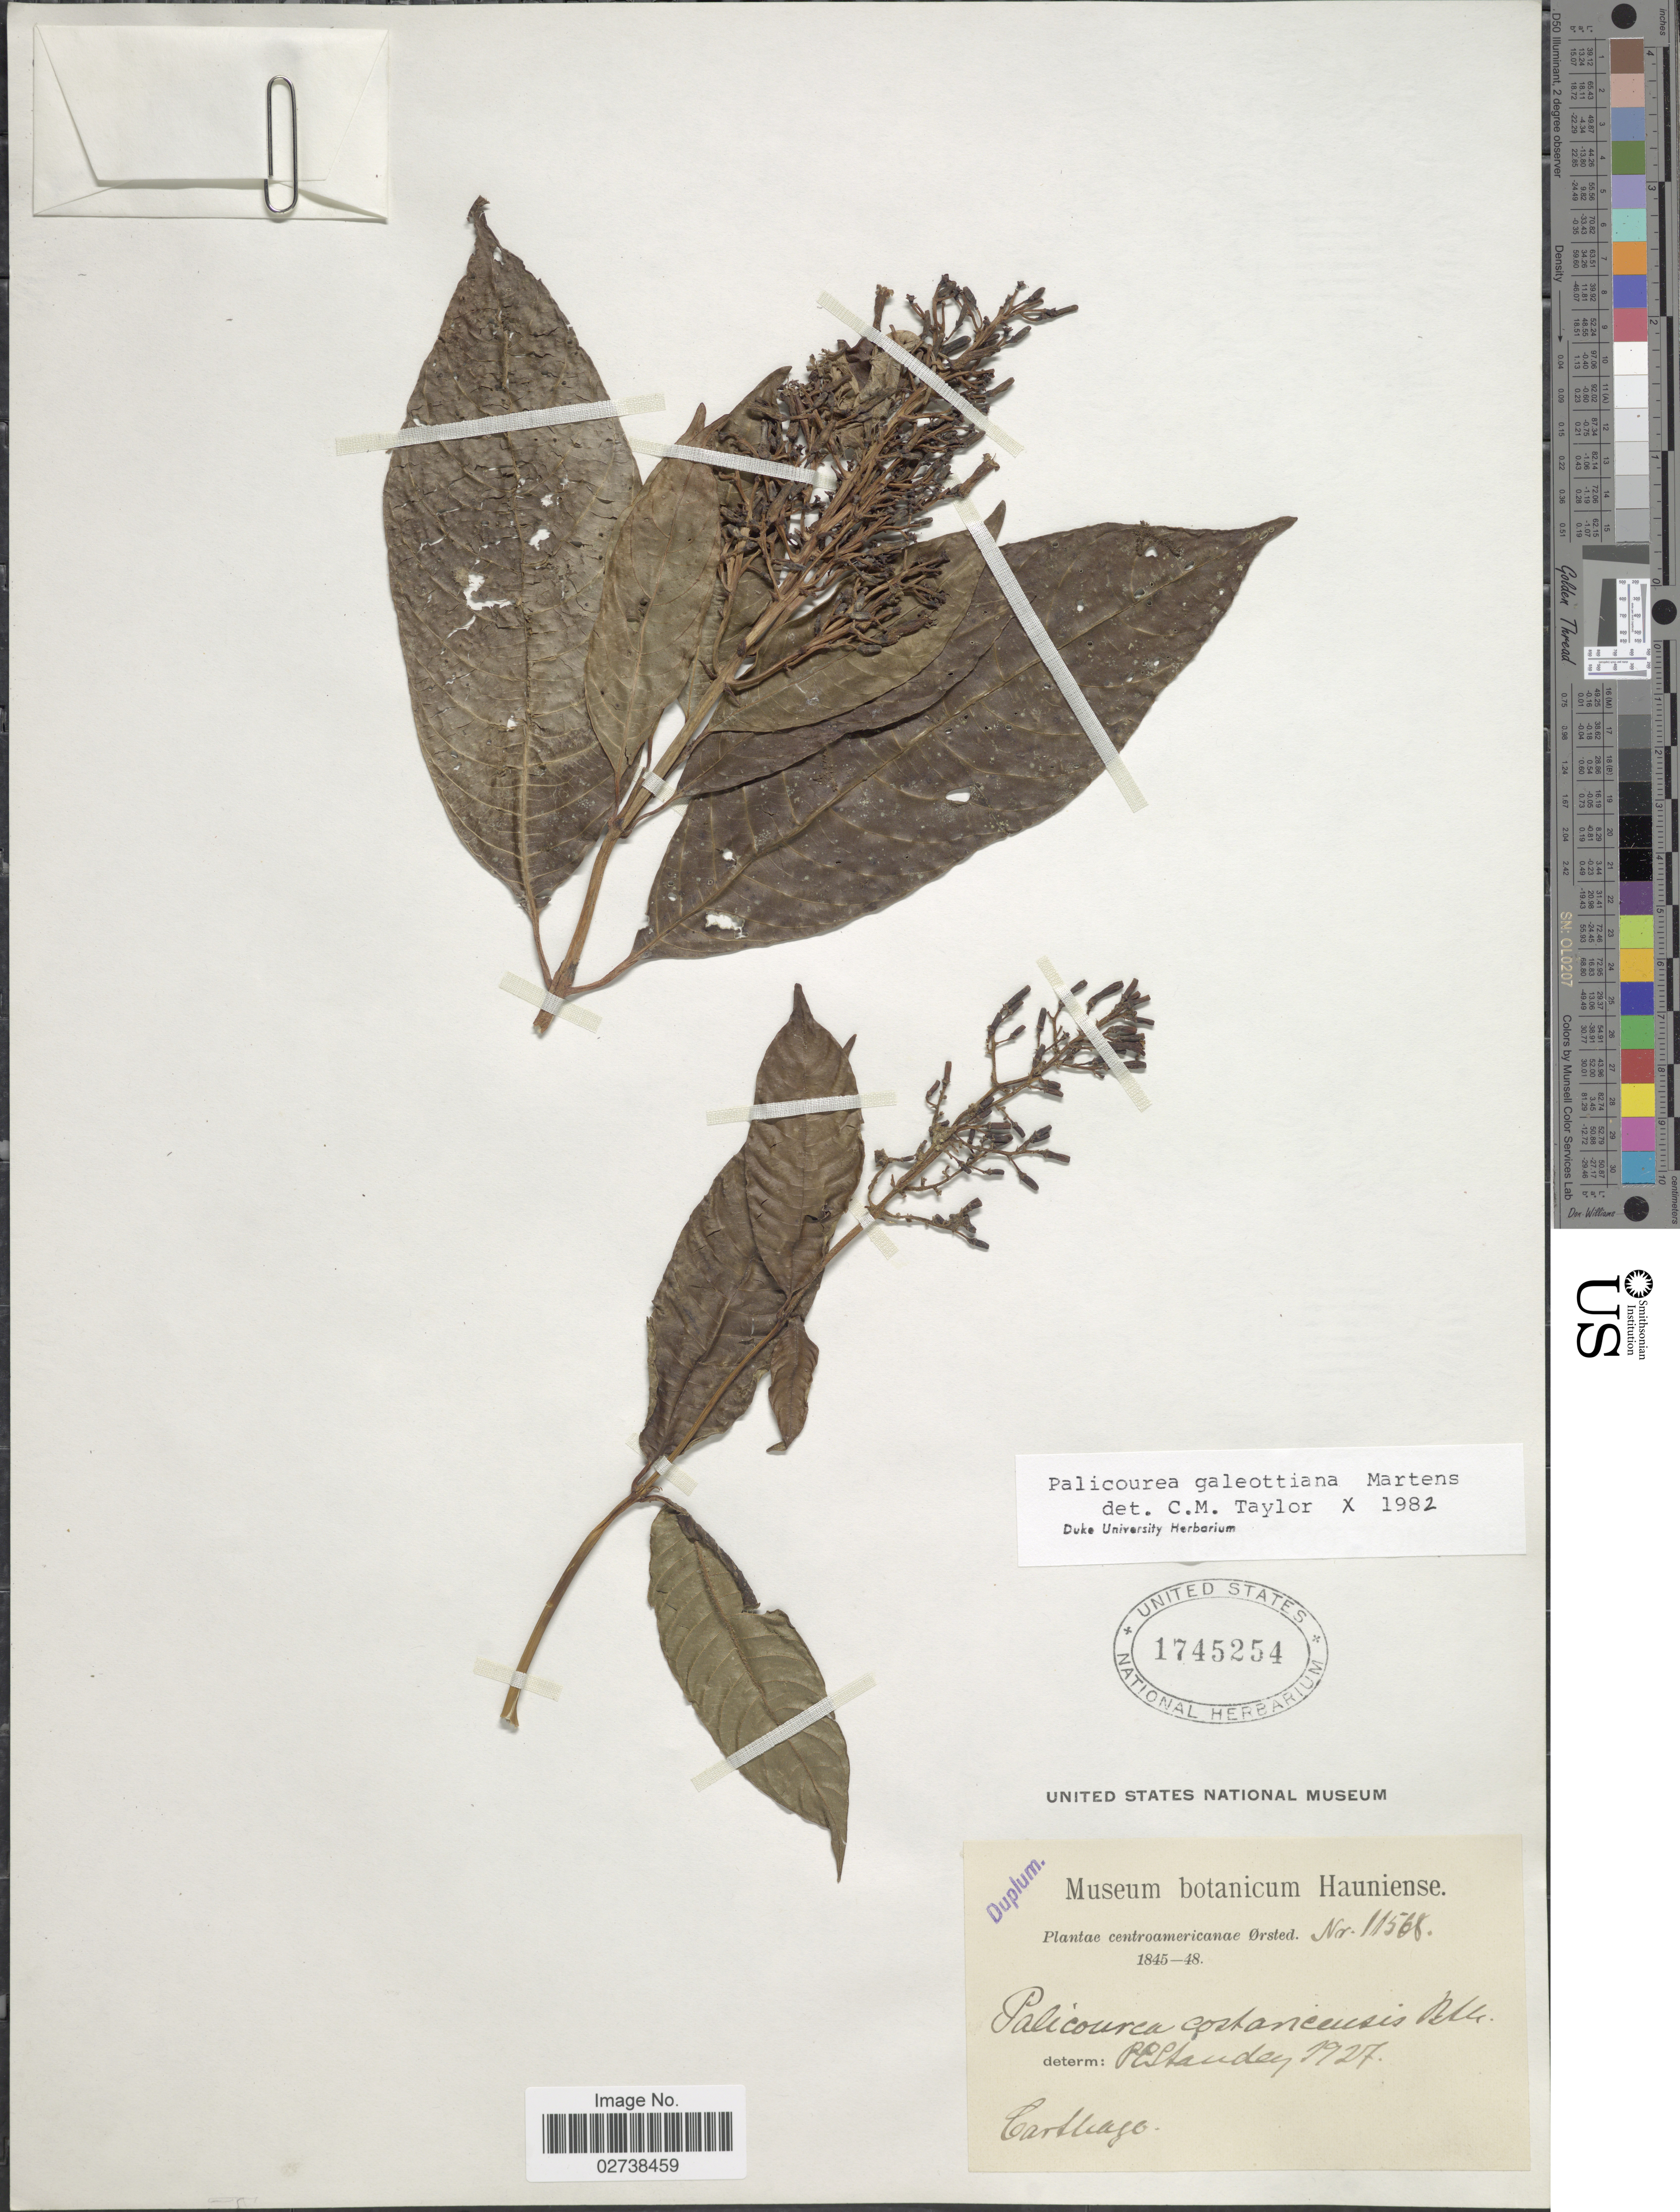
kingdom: Plantae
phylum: Tracheophyta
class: Magnoliopsida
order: Gentianales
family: Rubiaceae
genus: Palicourea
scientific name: Palicourea galeottiana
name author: M. Martens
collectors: Ørsted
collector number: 11568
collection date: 1845/1848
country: Costa Rica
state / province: Cartago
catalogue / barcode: US 1745254